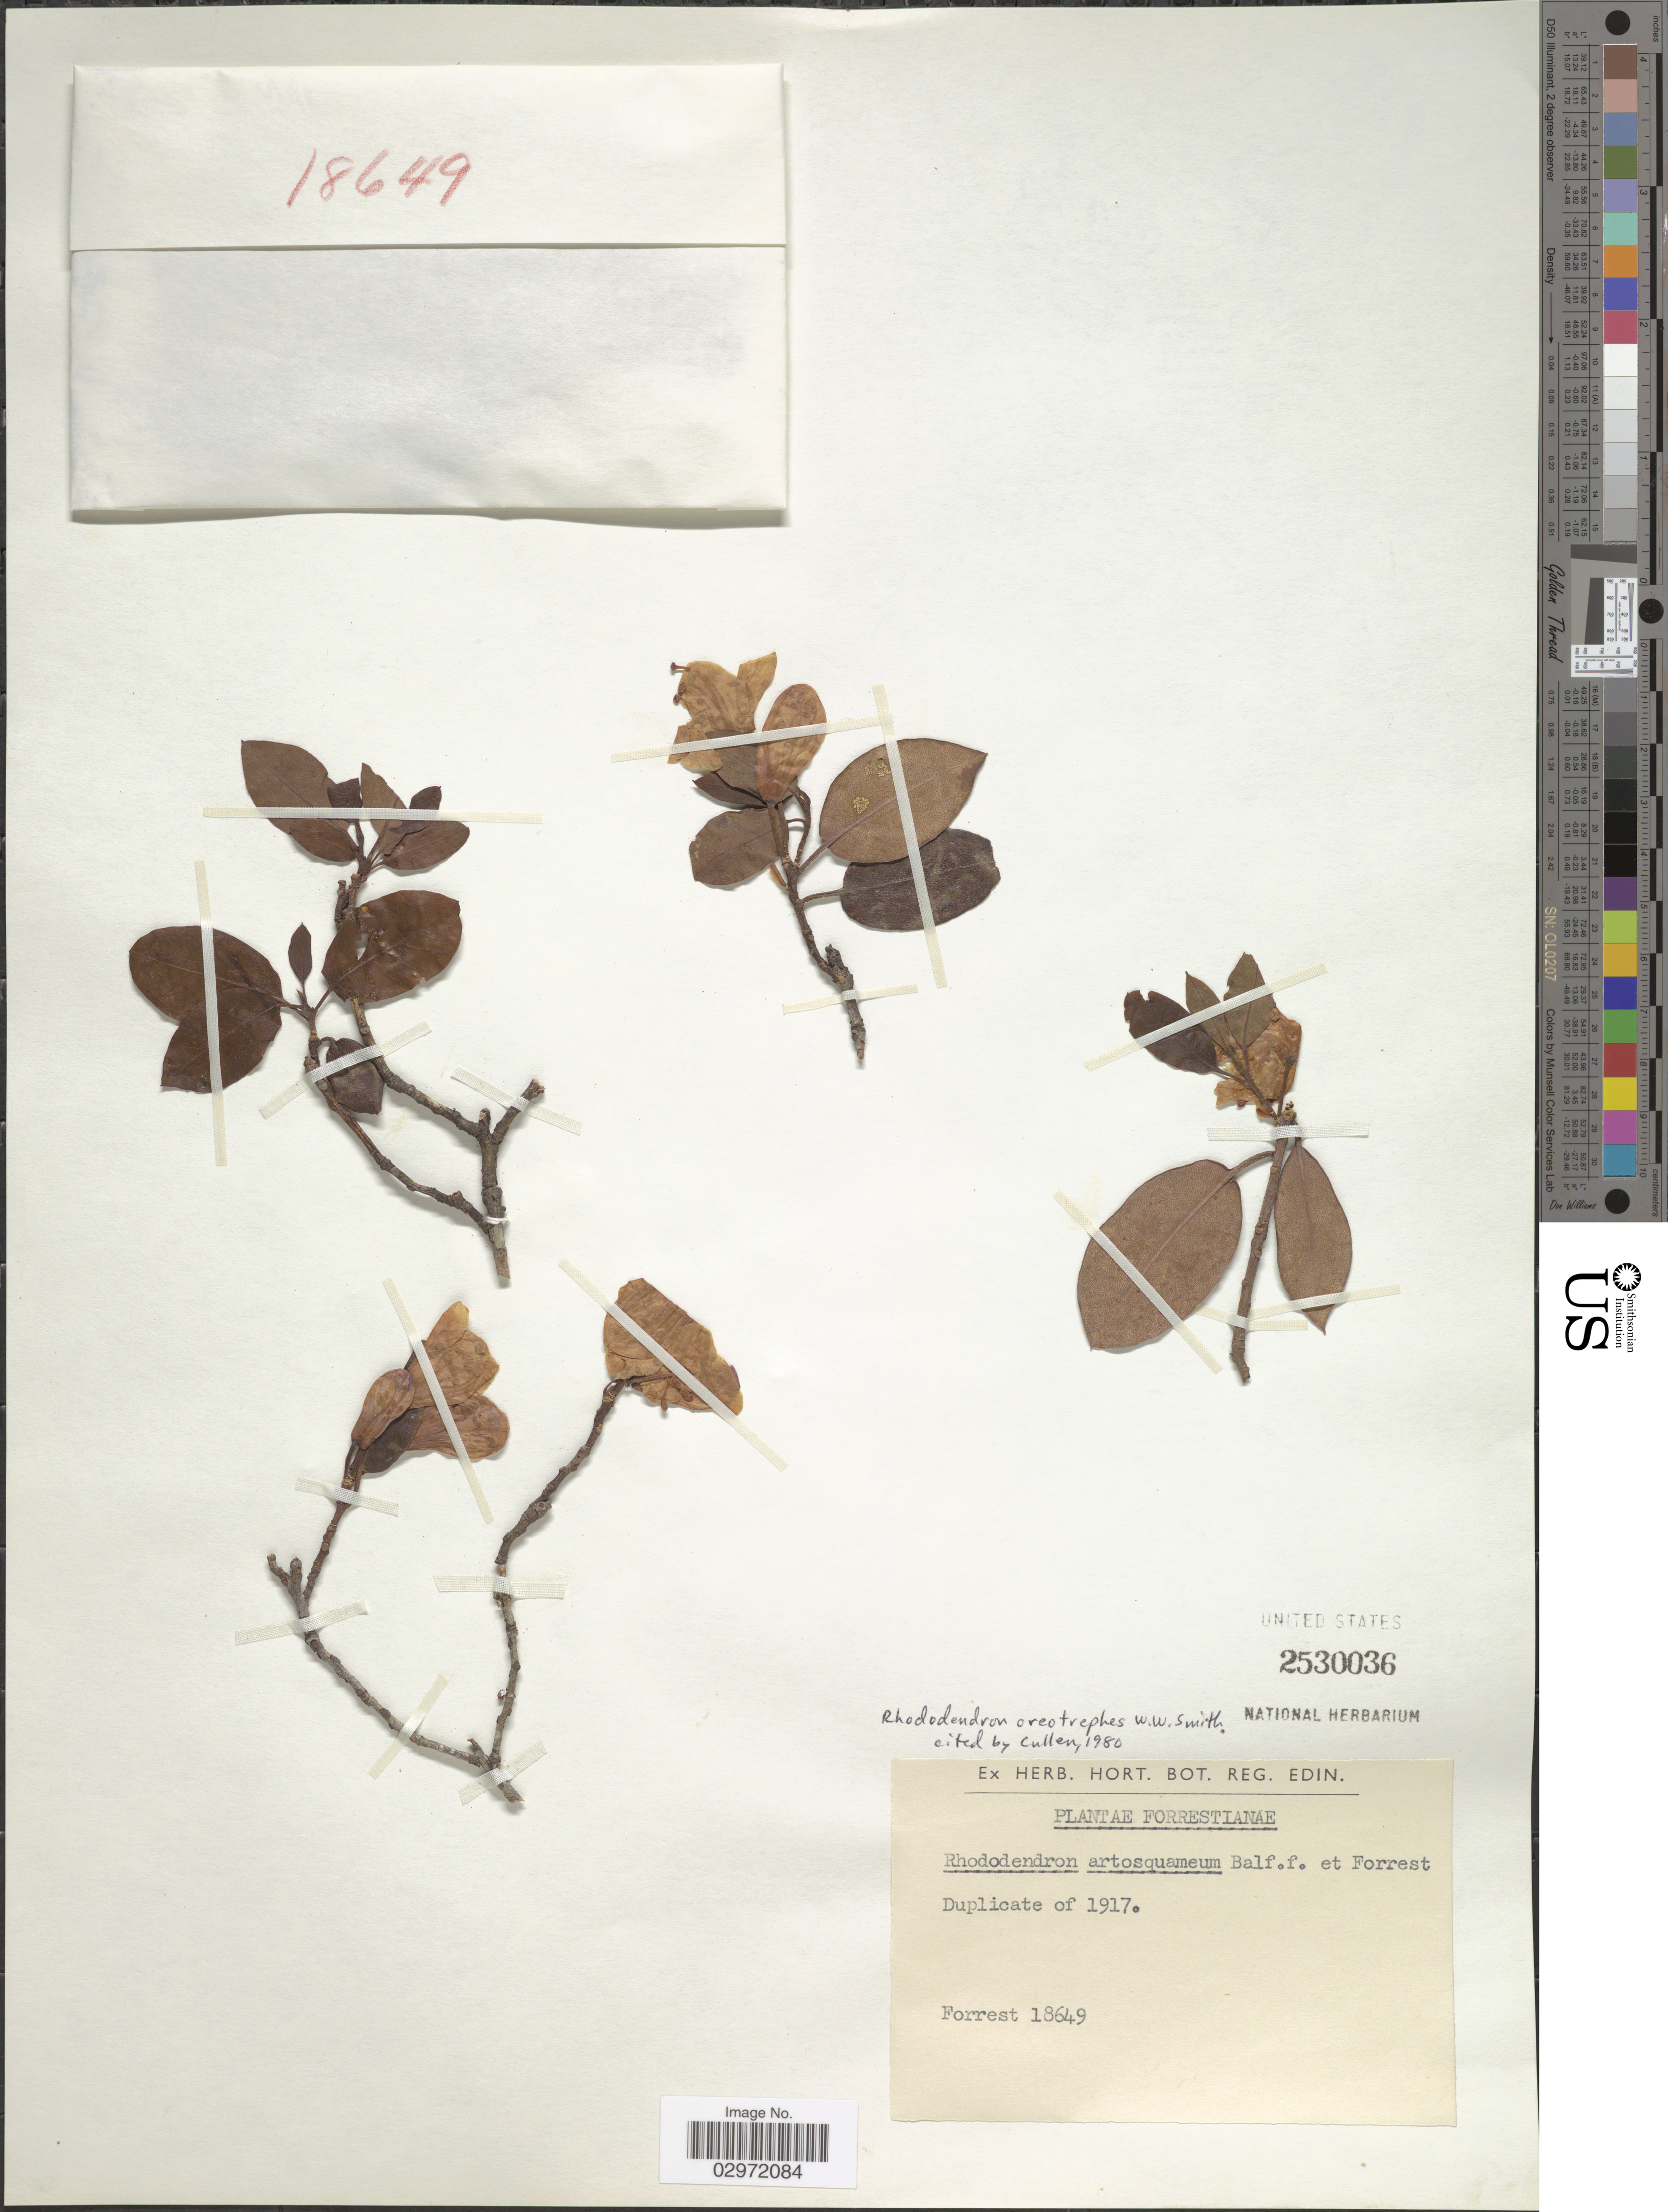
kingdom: Plantae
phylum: Tracheophyta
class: Magnoliopsida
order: Ericales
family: Ericaceae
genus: Rhododendron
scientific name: Rhododendron oreotrephes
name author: W.W. Sm.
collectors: -. Forrest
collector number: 18649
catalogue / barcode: US 2530036